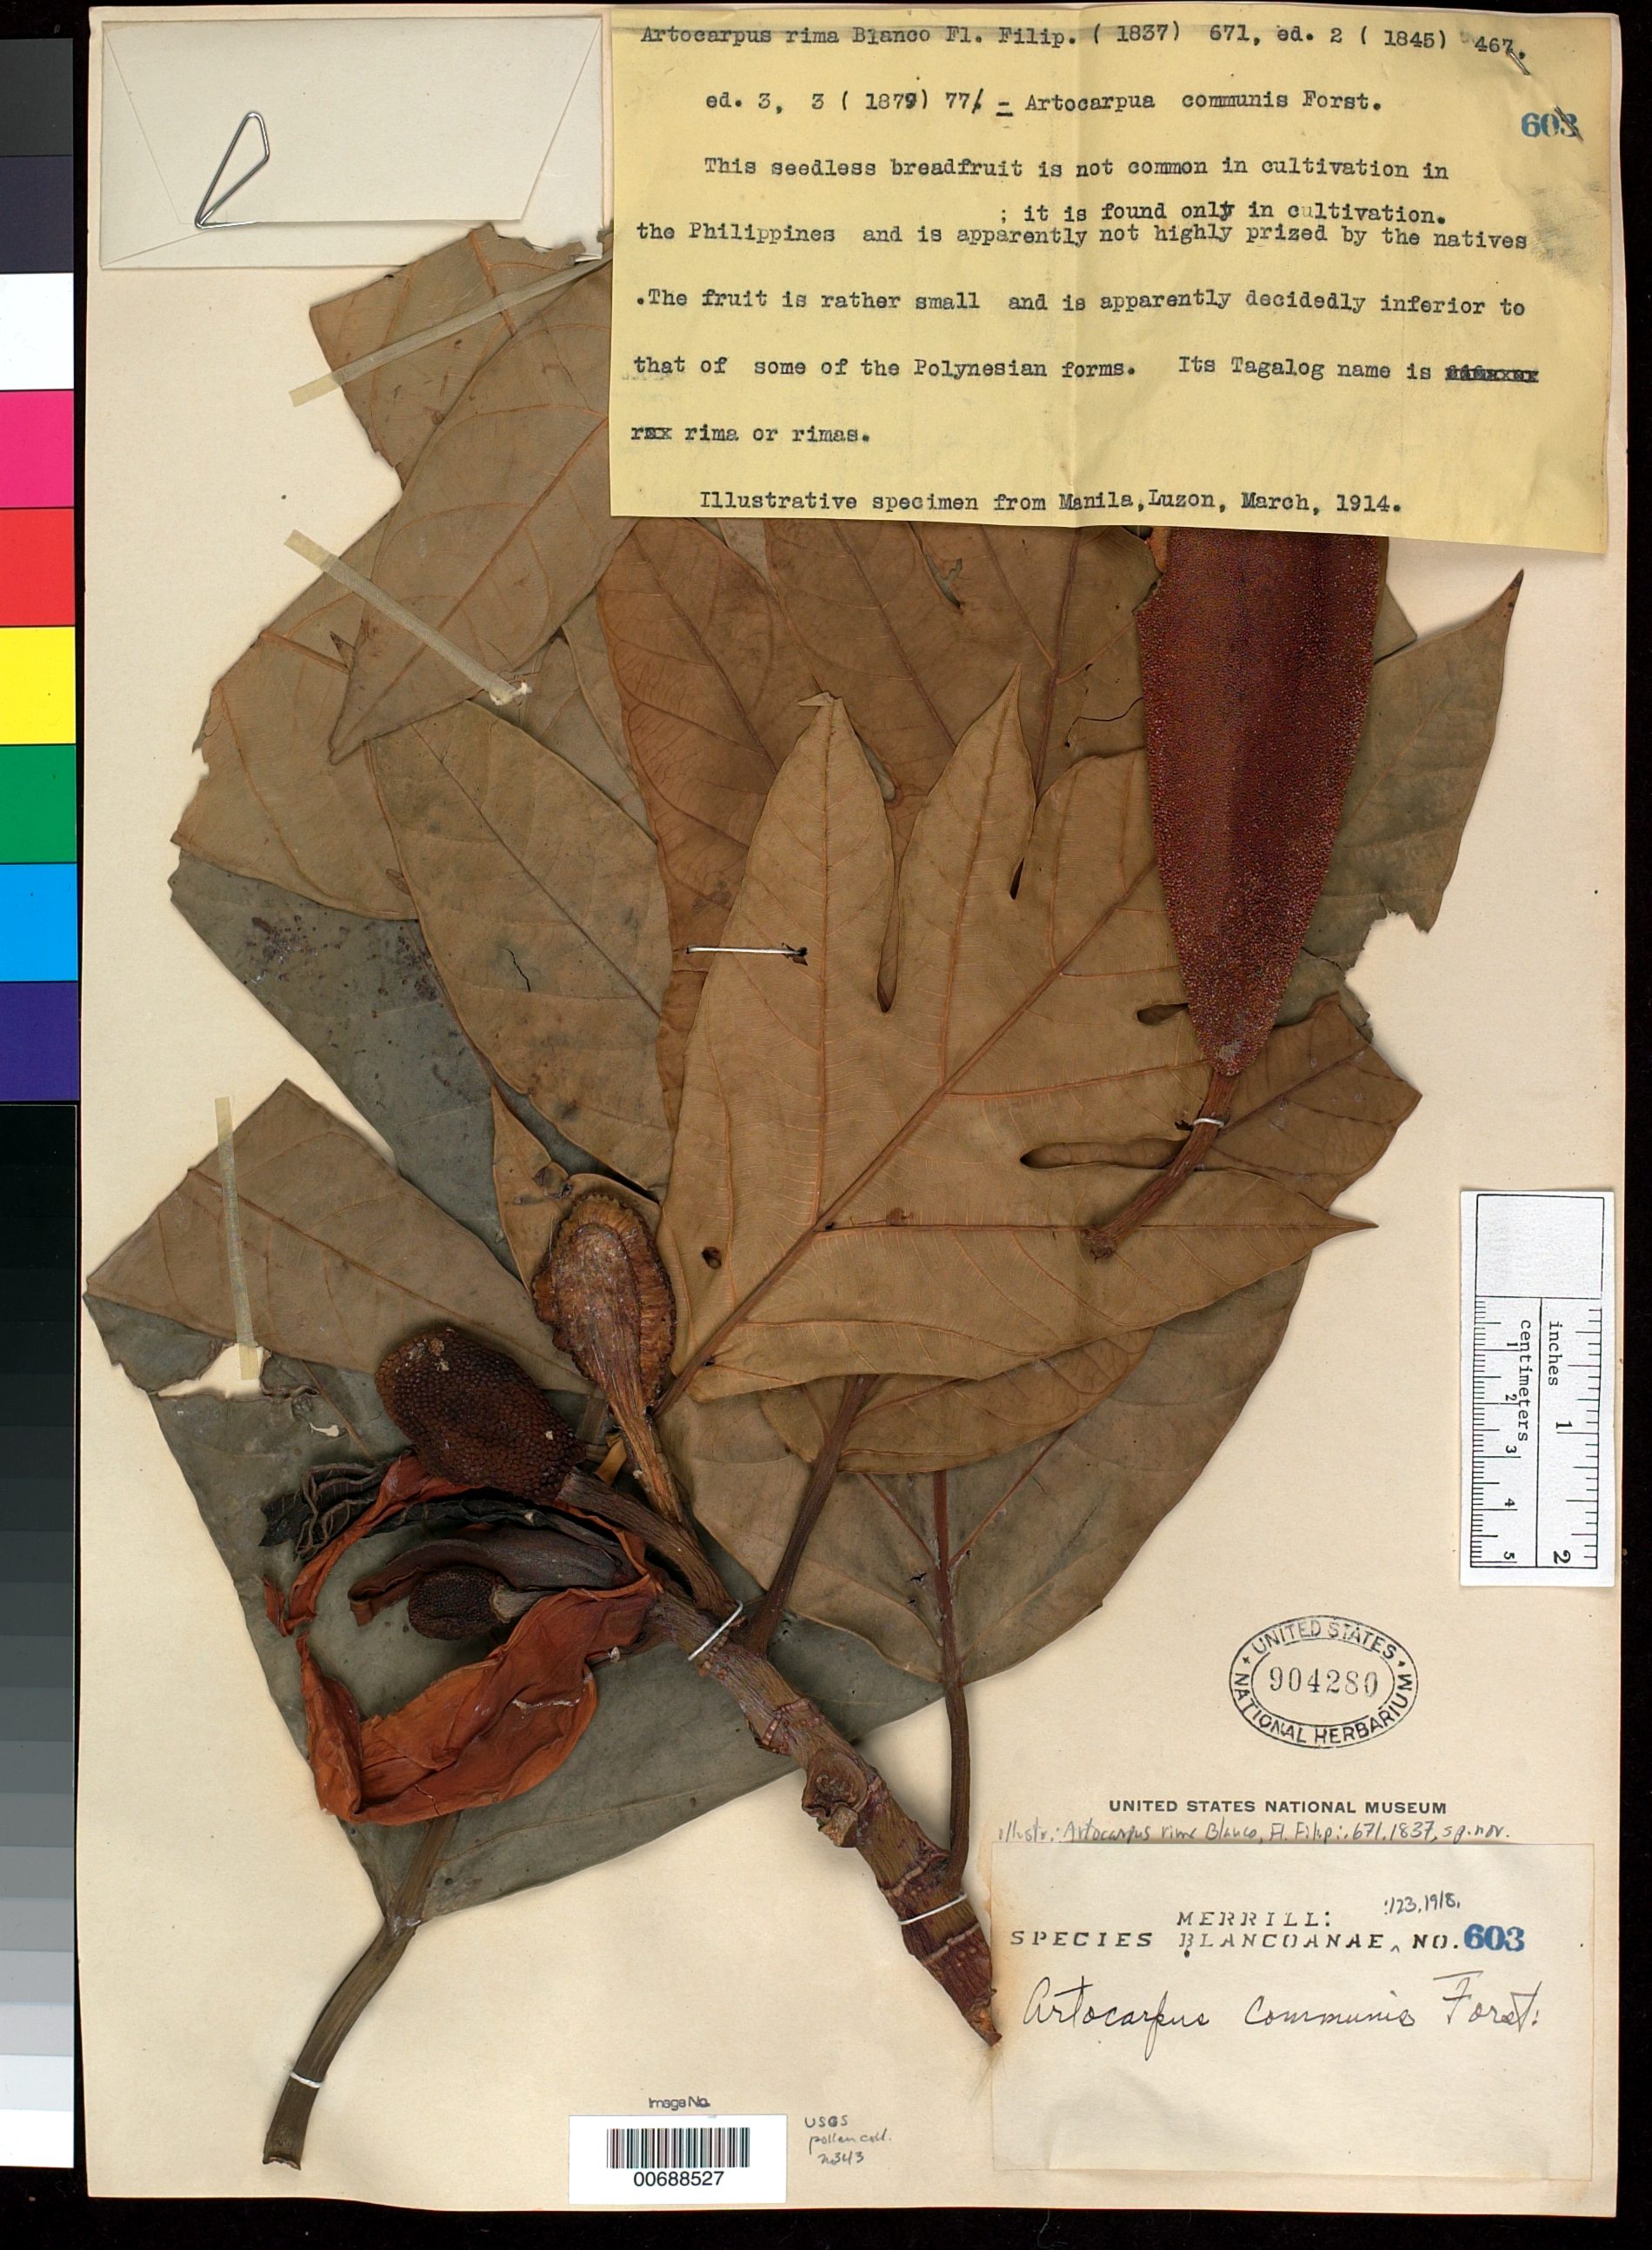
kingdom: Plantae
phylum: Tracheophyta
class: Magnoliopsida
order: Rosales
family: Moraceae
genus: Artocarpus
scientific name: Artocarpus camansi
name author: Blanco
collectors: E. D. Merrill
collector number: Sp. Blancoan. 0603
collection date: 1914-03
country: Philippines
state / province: National Capital Region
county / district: Manila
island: Luzon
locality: Manila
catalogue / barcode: US 904280